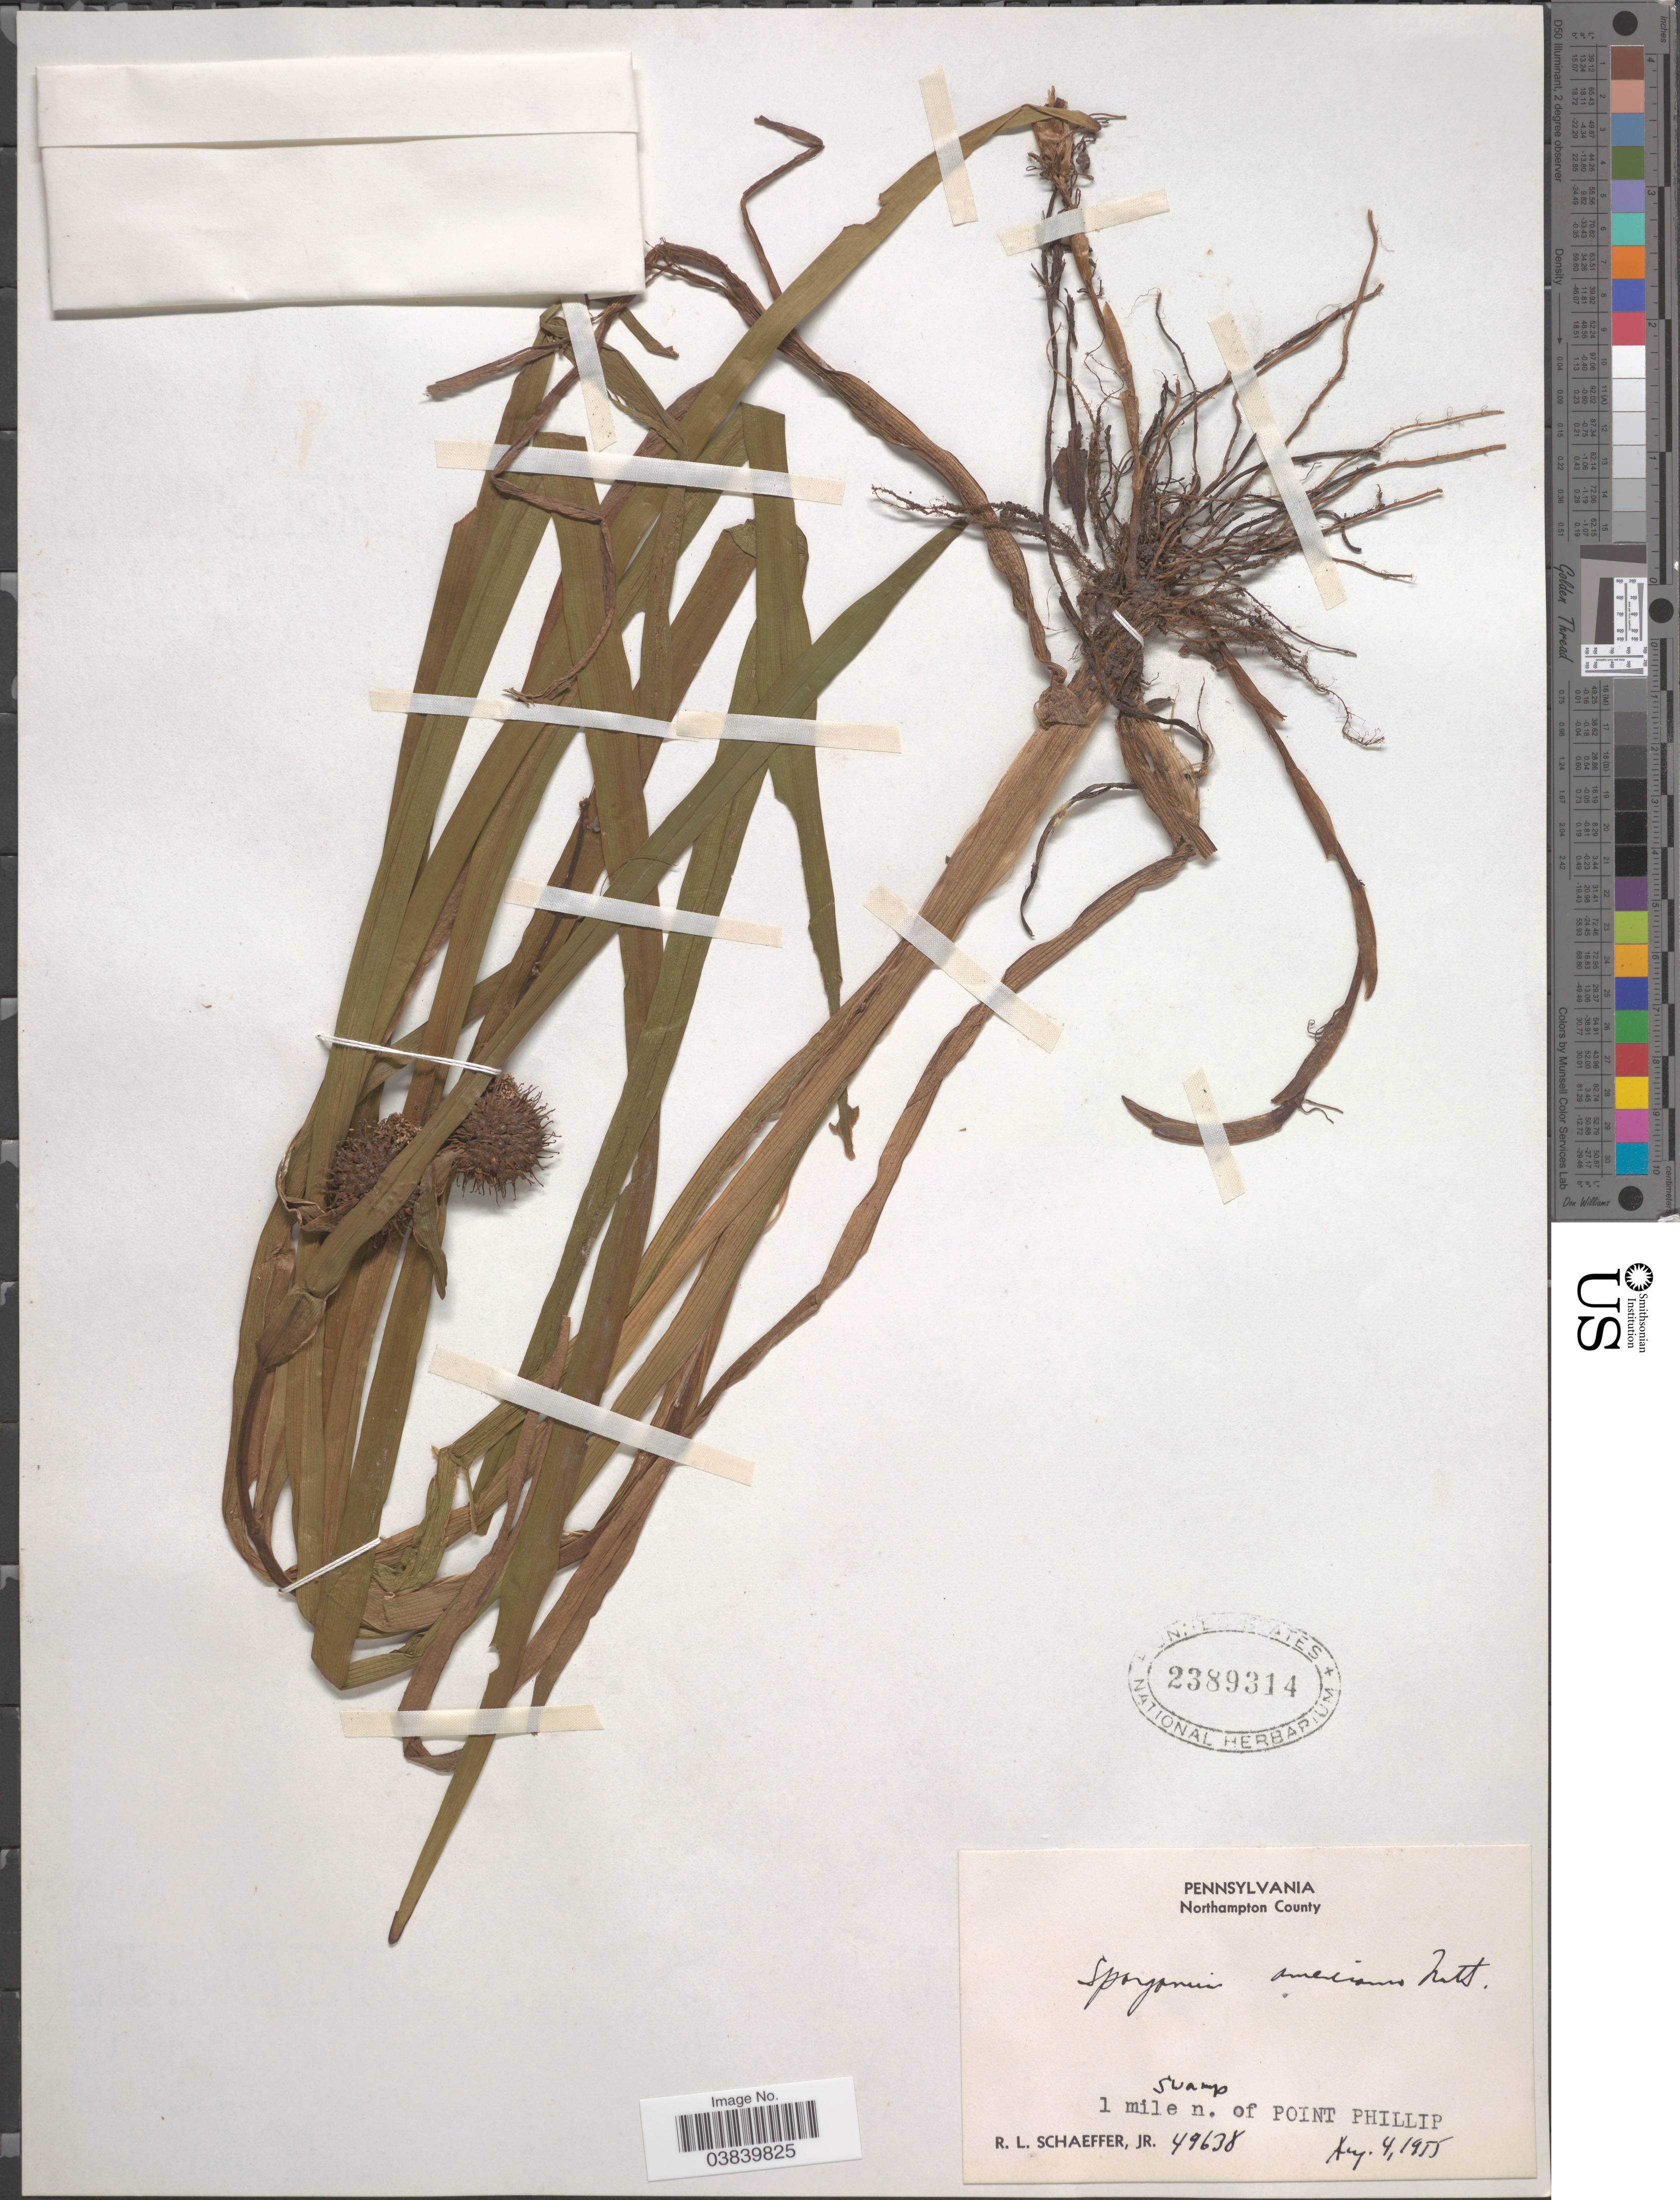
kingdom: Plantae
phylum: Tracheophyta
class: Liliopsida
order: Poales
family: Typhaceae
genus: Sparganium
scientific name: Sparganium americanum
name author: Nutt.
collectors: R. L. Schaeffer Jr.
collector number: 49638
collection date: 1955-08-04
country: United States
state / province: Pennsylvania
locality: Northampton County. 1 mile n. of Point Phillip.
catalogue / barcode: US 2389314